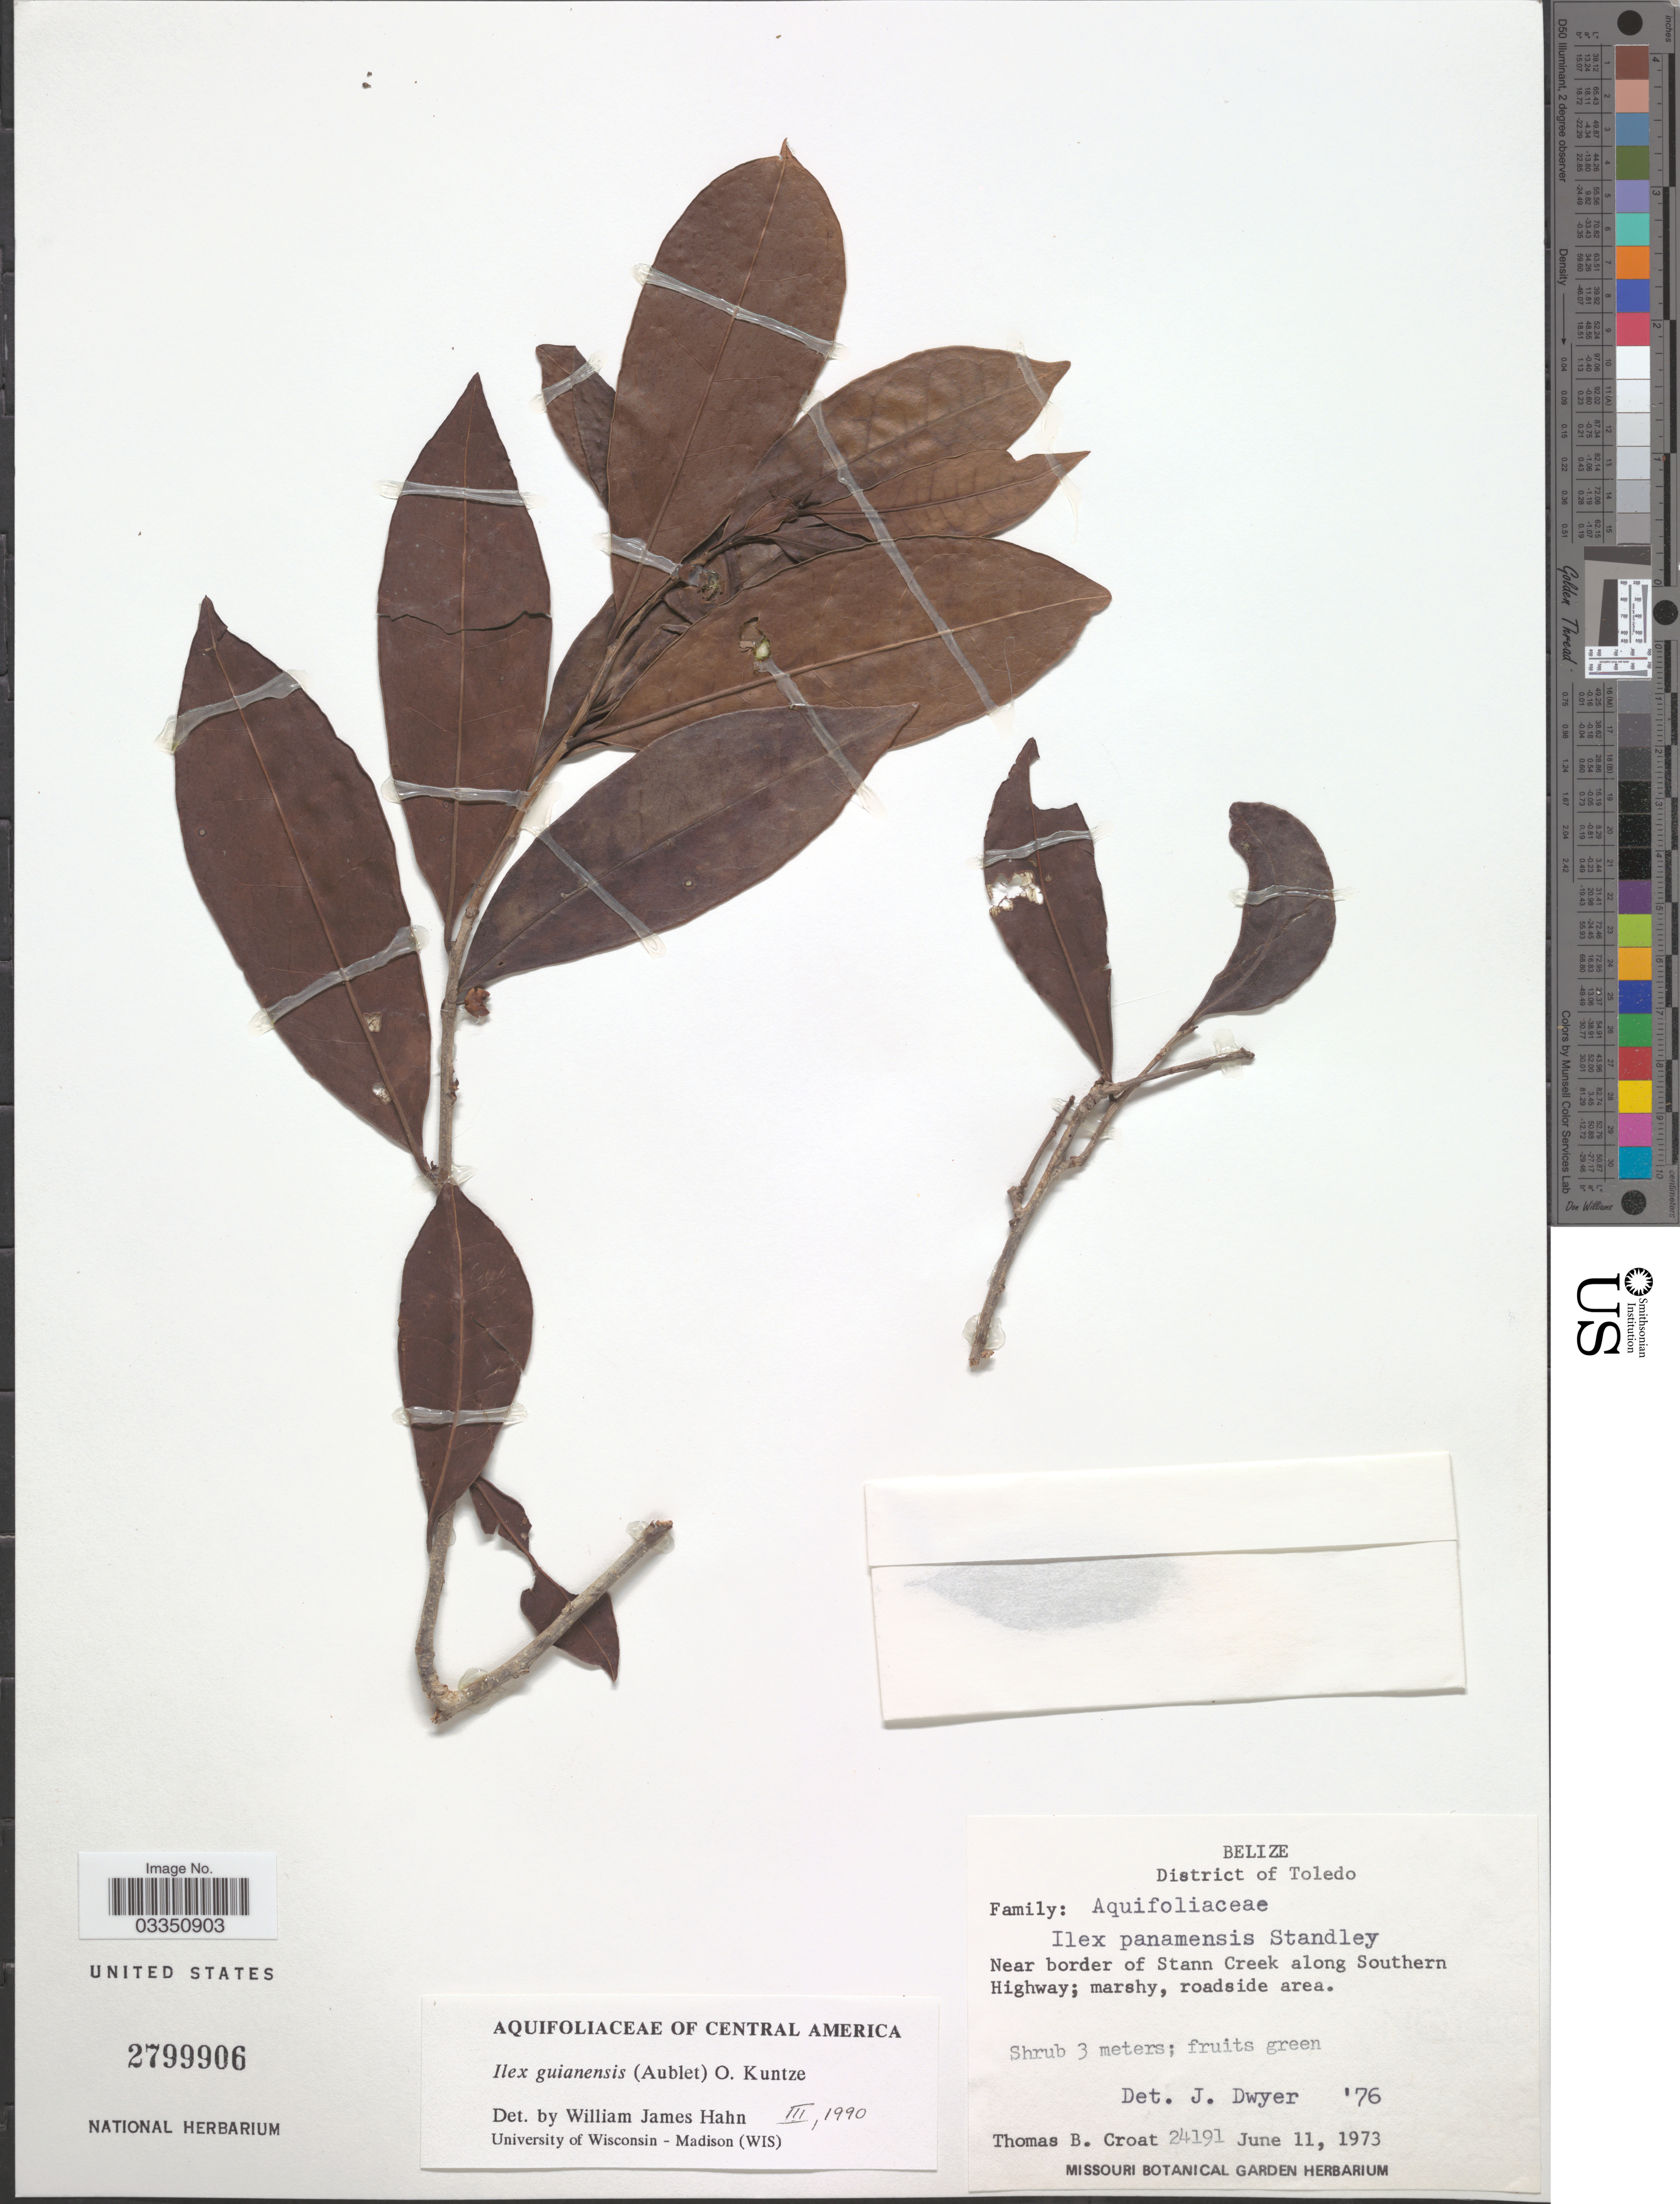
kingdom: Plantae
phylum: Tracheophyta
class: Magnoliopsida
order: Aquifoliales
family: Aquifoliaceae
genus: Ilex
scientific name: Ilex guianensis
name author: (Aubl.) Kuntze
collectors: T. B. Croat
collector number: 24191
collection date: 1973-06-11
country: Belize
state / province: Toledo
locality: District of Toledo, Near border of Stann Creek along Southern Highway.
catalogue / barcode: US 2799906